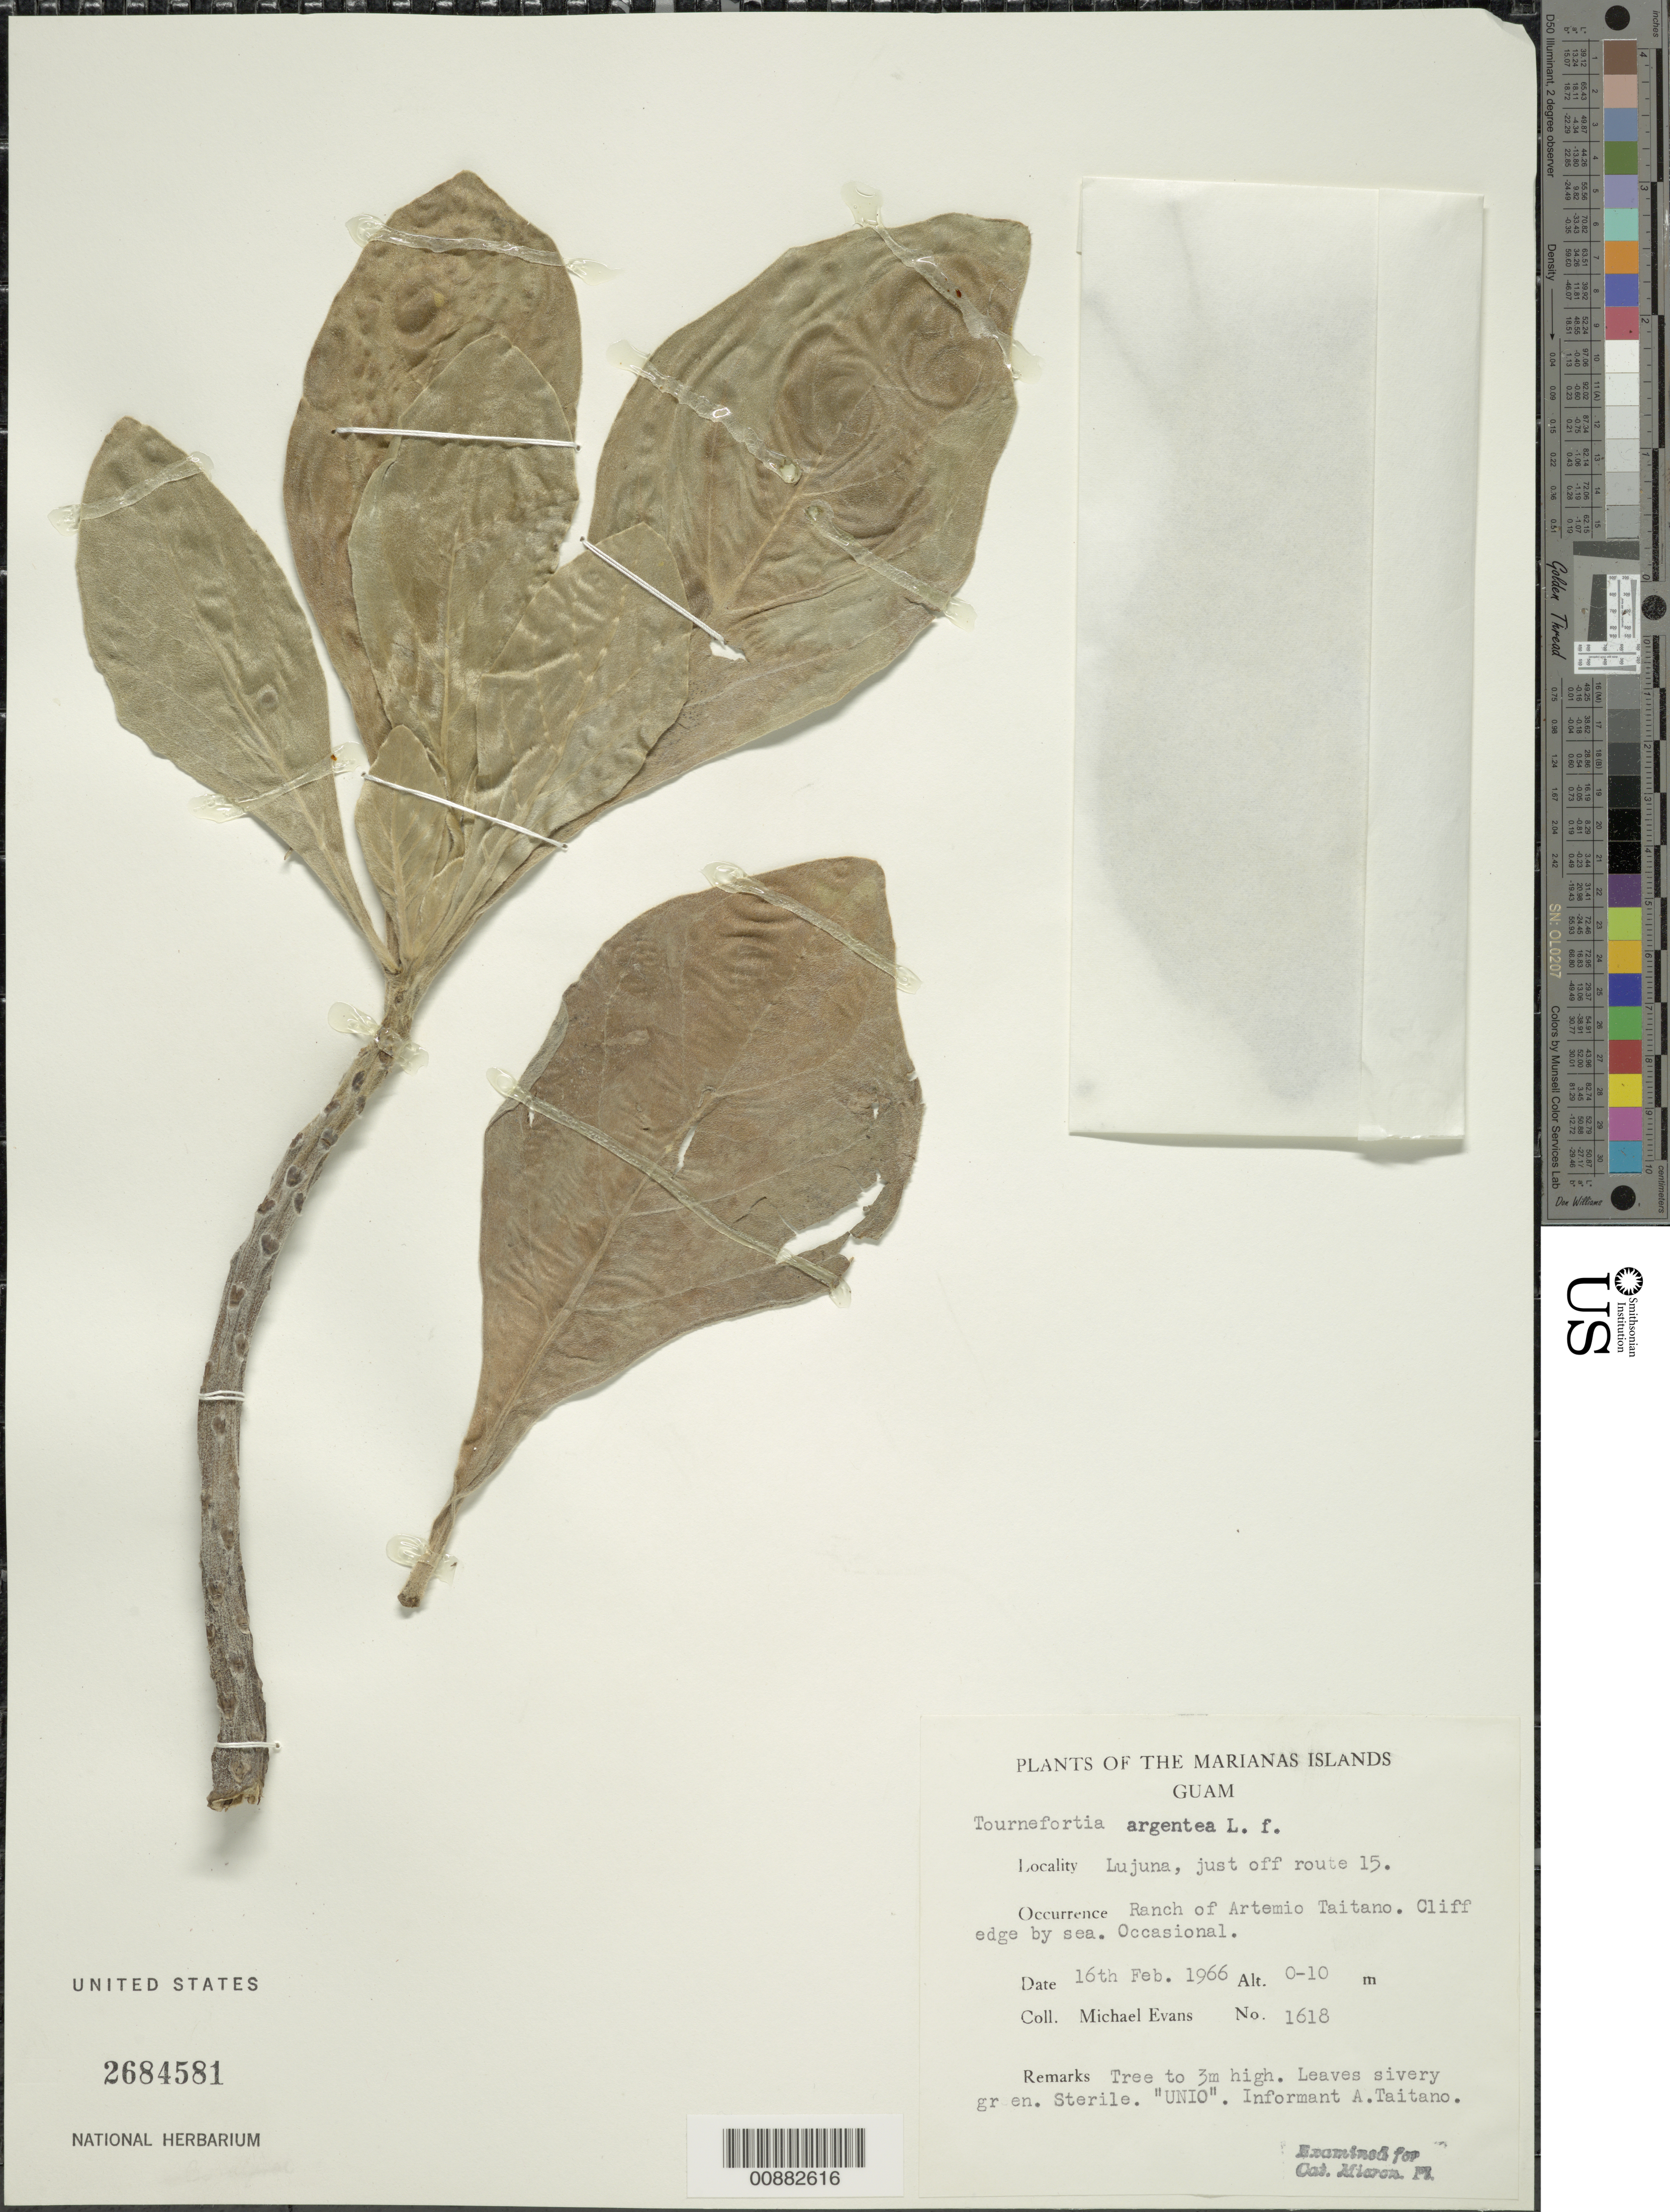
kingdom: Plantae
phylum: Tracheophyta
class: Magnoliopsida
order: Boraginales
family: Heliotropiaceae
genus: Heliotropium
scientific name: Heliotropium arboreum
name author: (Blanco) Mabberley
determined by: Wagner, W. L., (BOT), Smithsonian Institution - National Museum of Natural History (UNITED STATES)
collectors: M. Evans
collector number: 1618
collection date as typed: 16 Feb 1966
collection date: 1966-02-16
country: Guam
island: Guam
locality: Lujuna, just off route 15. Cliff edge by sea.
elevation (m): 0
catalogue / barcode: US 2684581